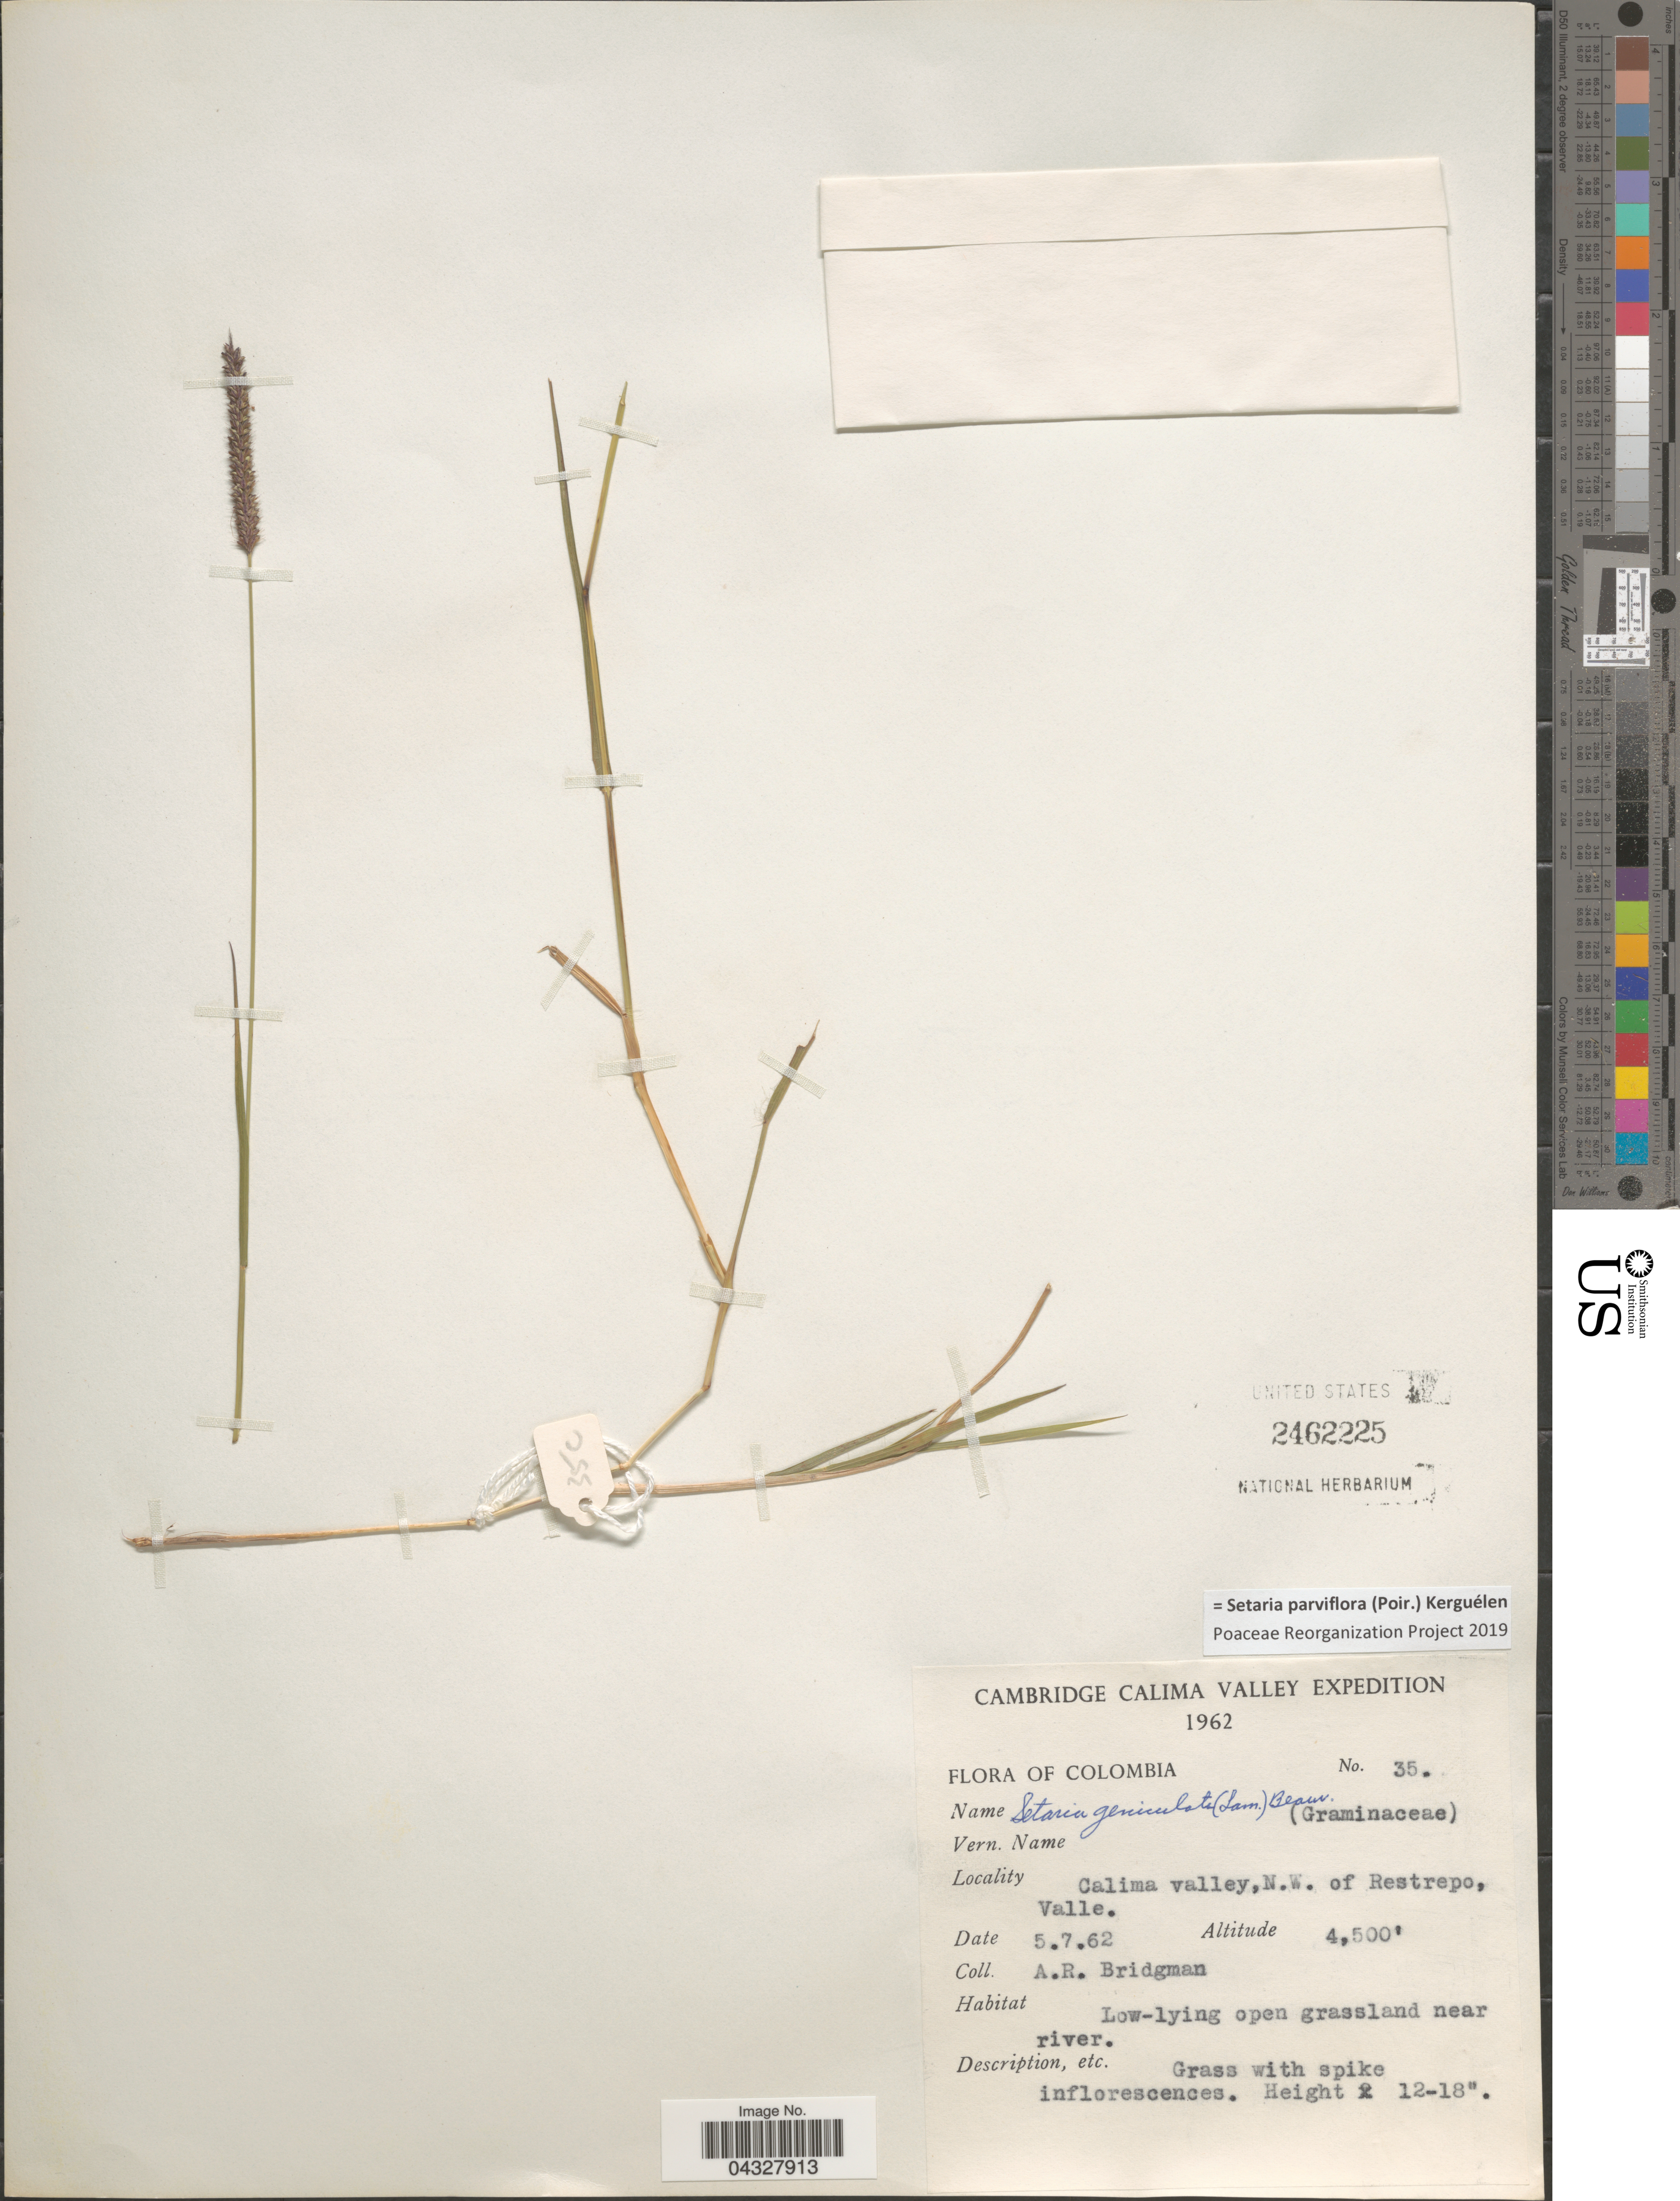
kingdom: Plantae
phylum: Tracheophyta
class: Liliopsida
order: Poales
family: Poaceae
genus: Setaria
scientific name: Setaria parviflora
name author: (Poir.) Kerguélen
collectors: A. Bridgman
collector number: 35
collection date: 1962-07-05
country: Colombia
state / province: Valle del Cauca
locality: Cambridge Calima Valley Expedition 1962. Calima valley, N.W. of Restrepo, Valle.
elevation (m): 1372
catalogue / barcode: US 2462225